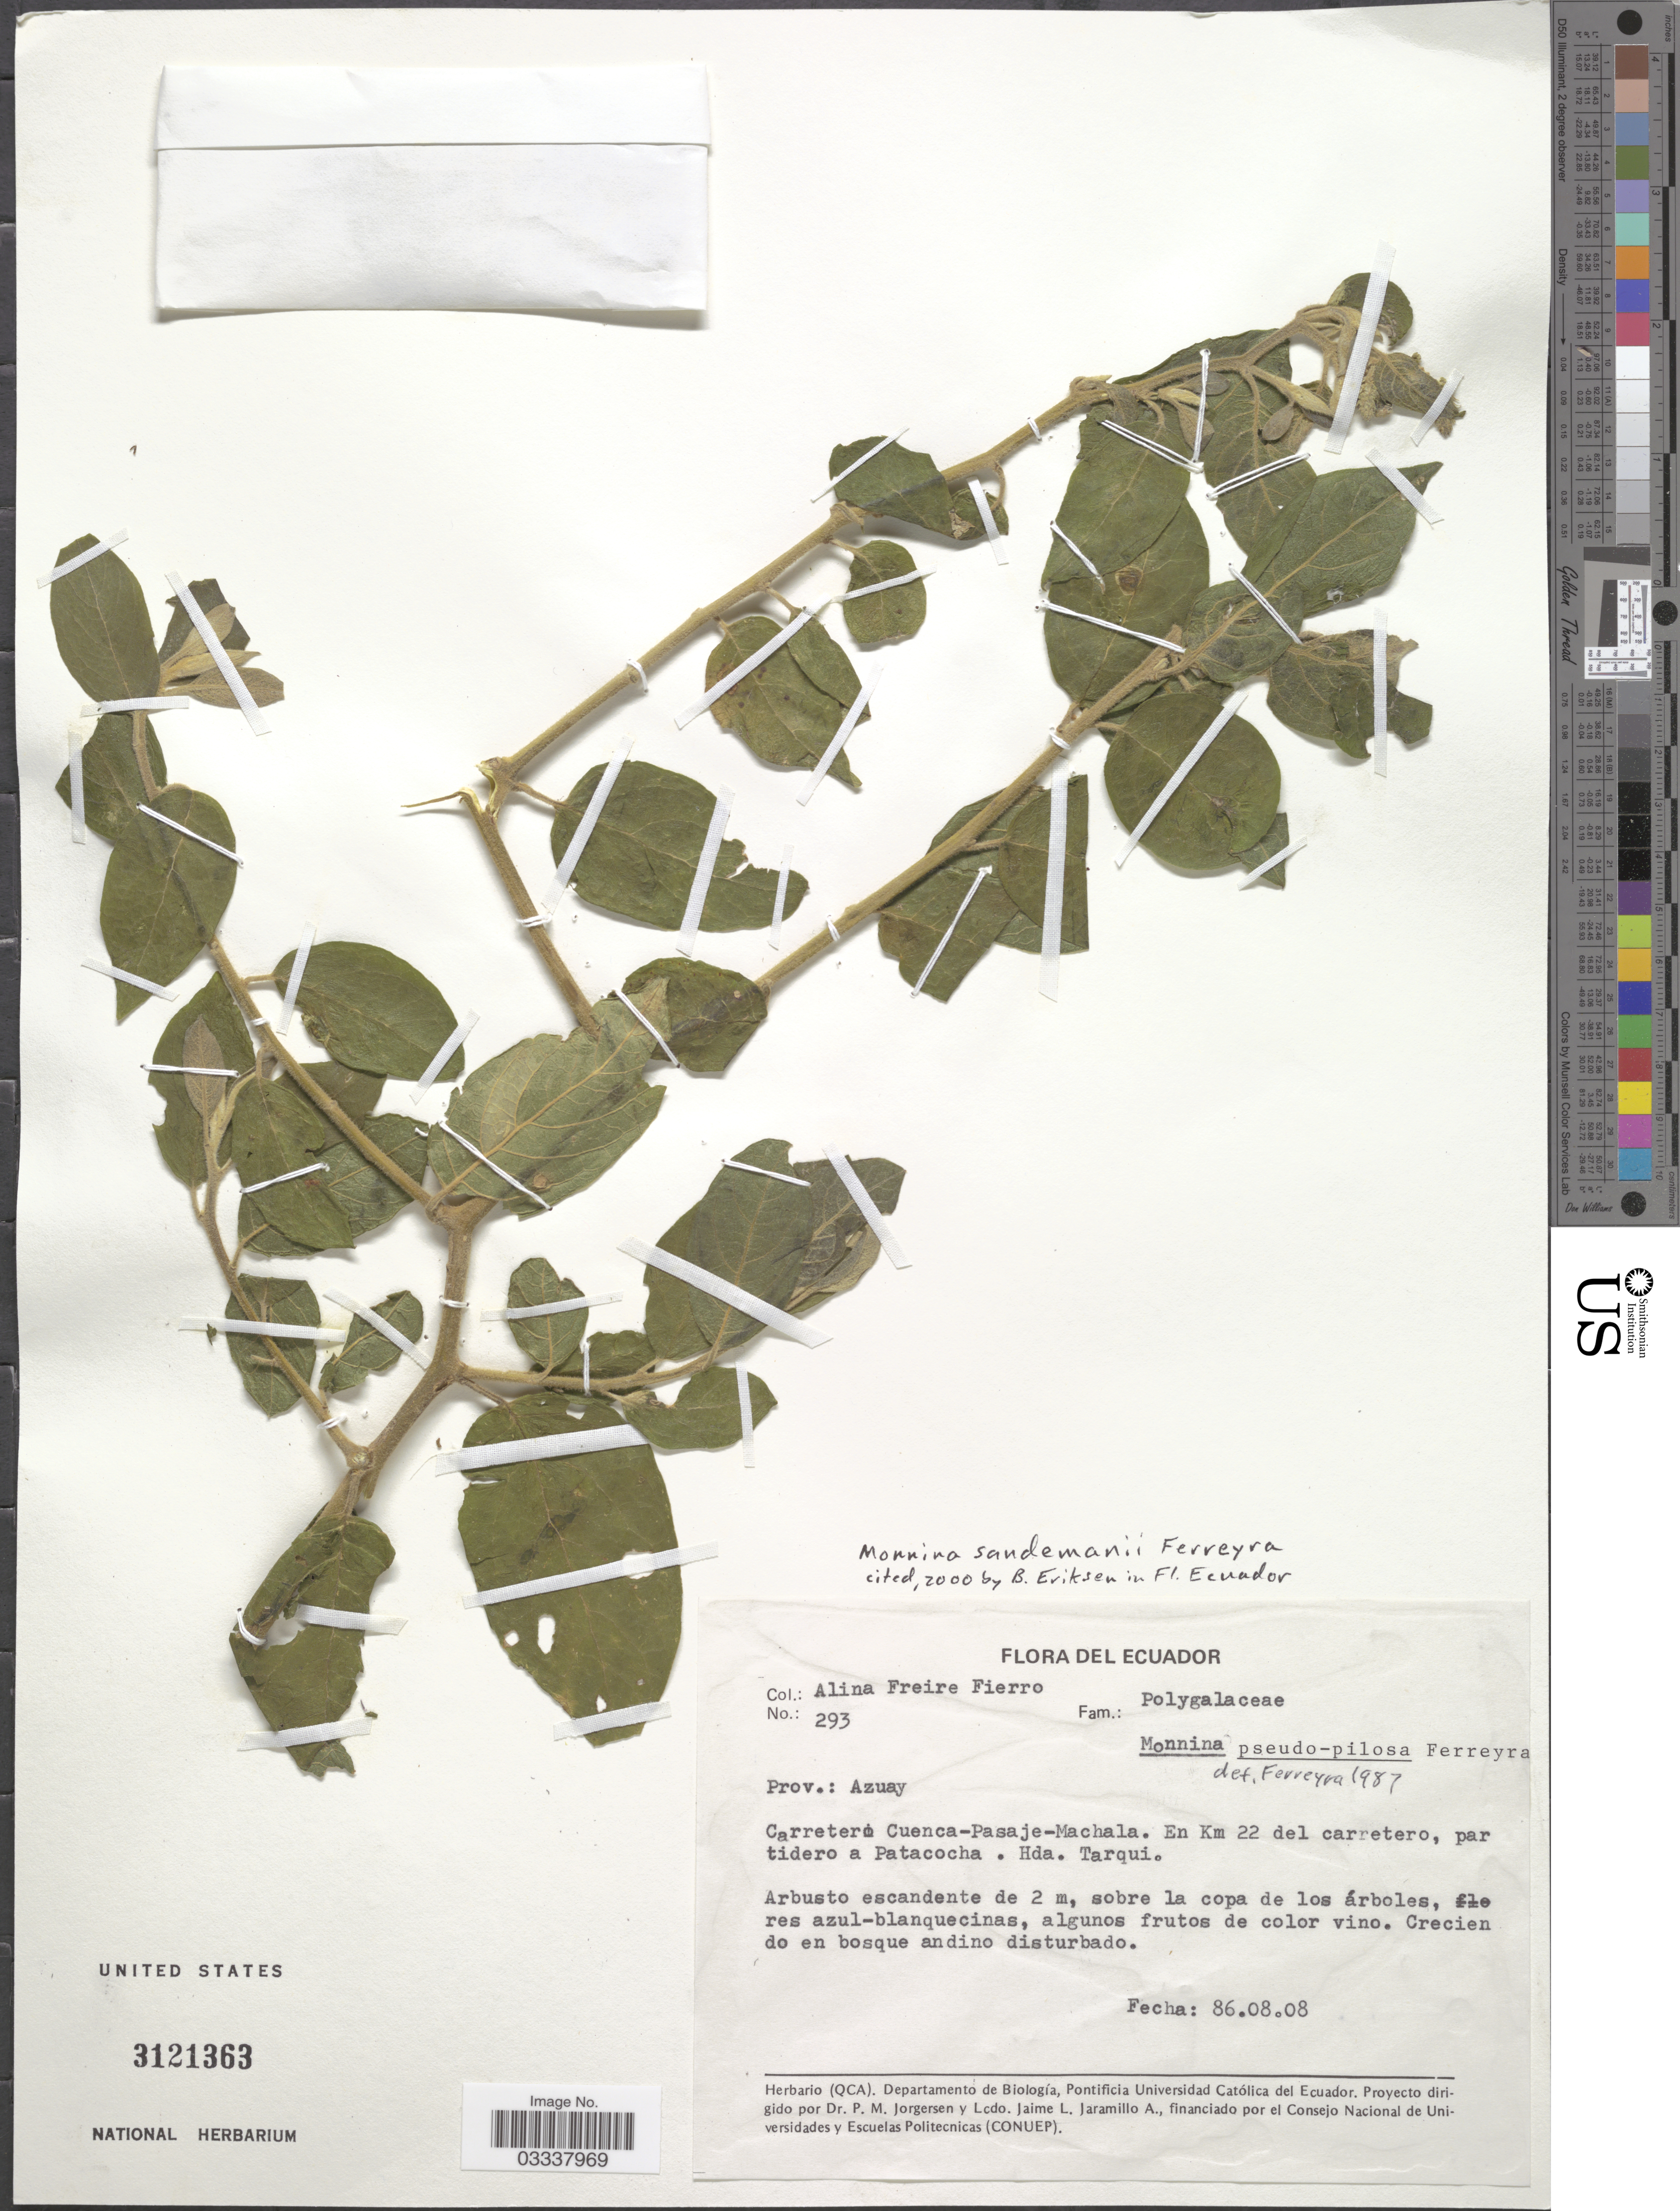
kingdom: Plantae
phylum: Tracheophyta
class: Magnoliopsida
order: Fabales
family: Polygalaceae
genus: Monnina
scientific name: Monnina sandemanii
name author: Ferreyra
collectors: A. Freire-Fierro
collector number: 293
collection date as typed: Transcribed d/m/y: 8/8/86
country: Ecuador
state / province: Azuay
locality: Carretera Cuenca-Pasaje-Machala. En Km 22 del carretero, partidero a Patacocha. Hda. Tarqui.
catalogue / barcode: US 3121363